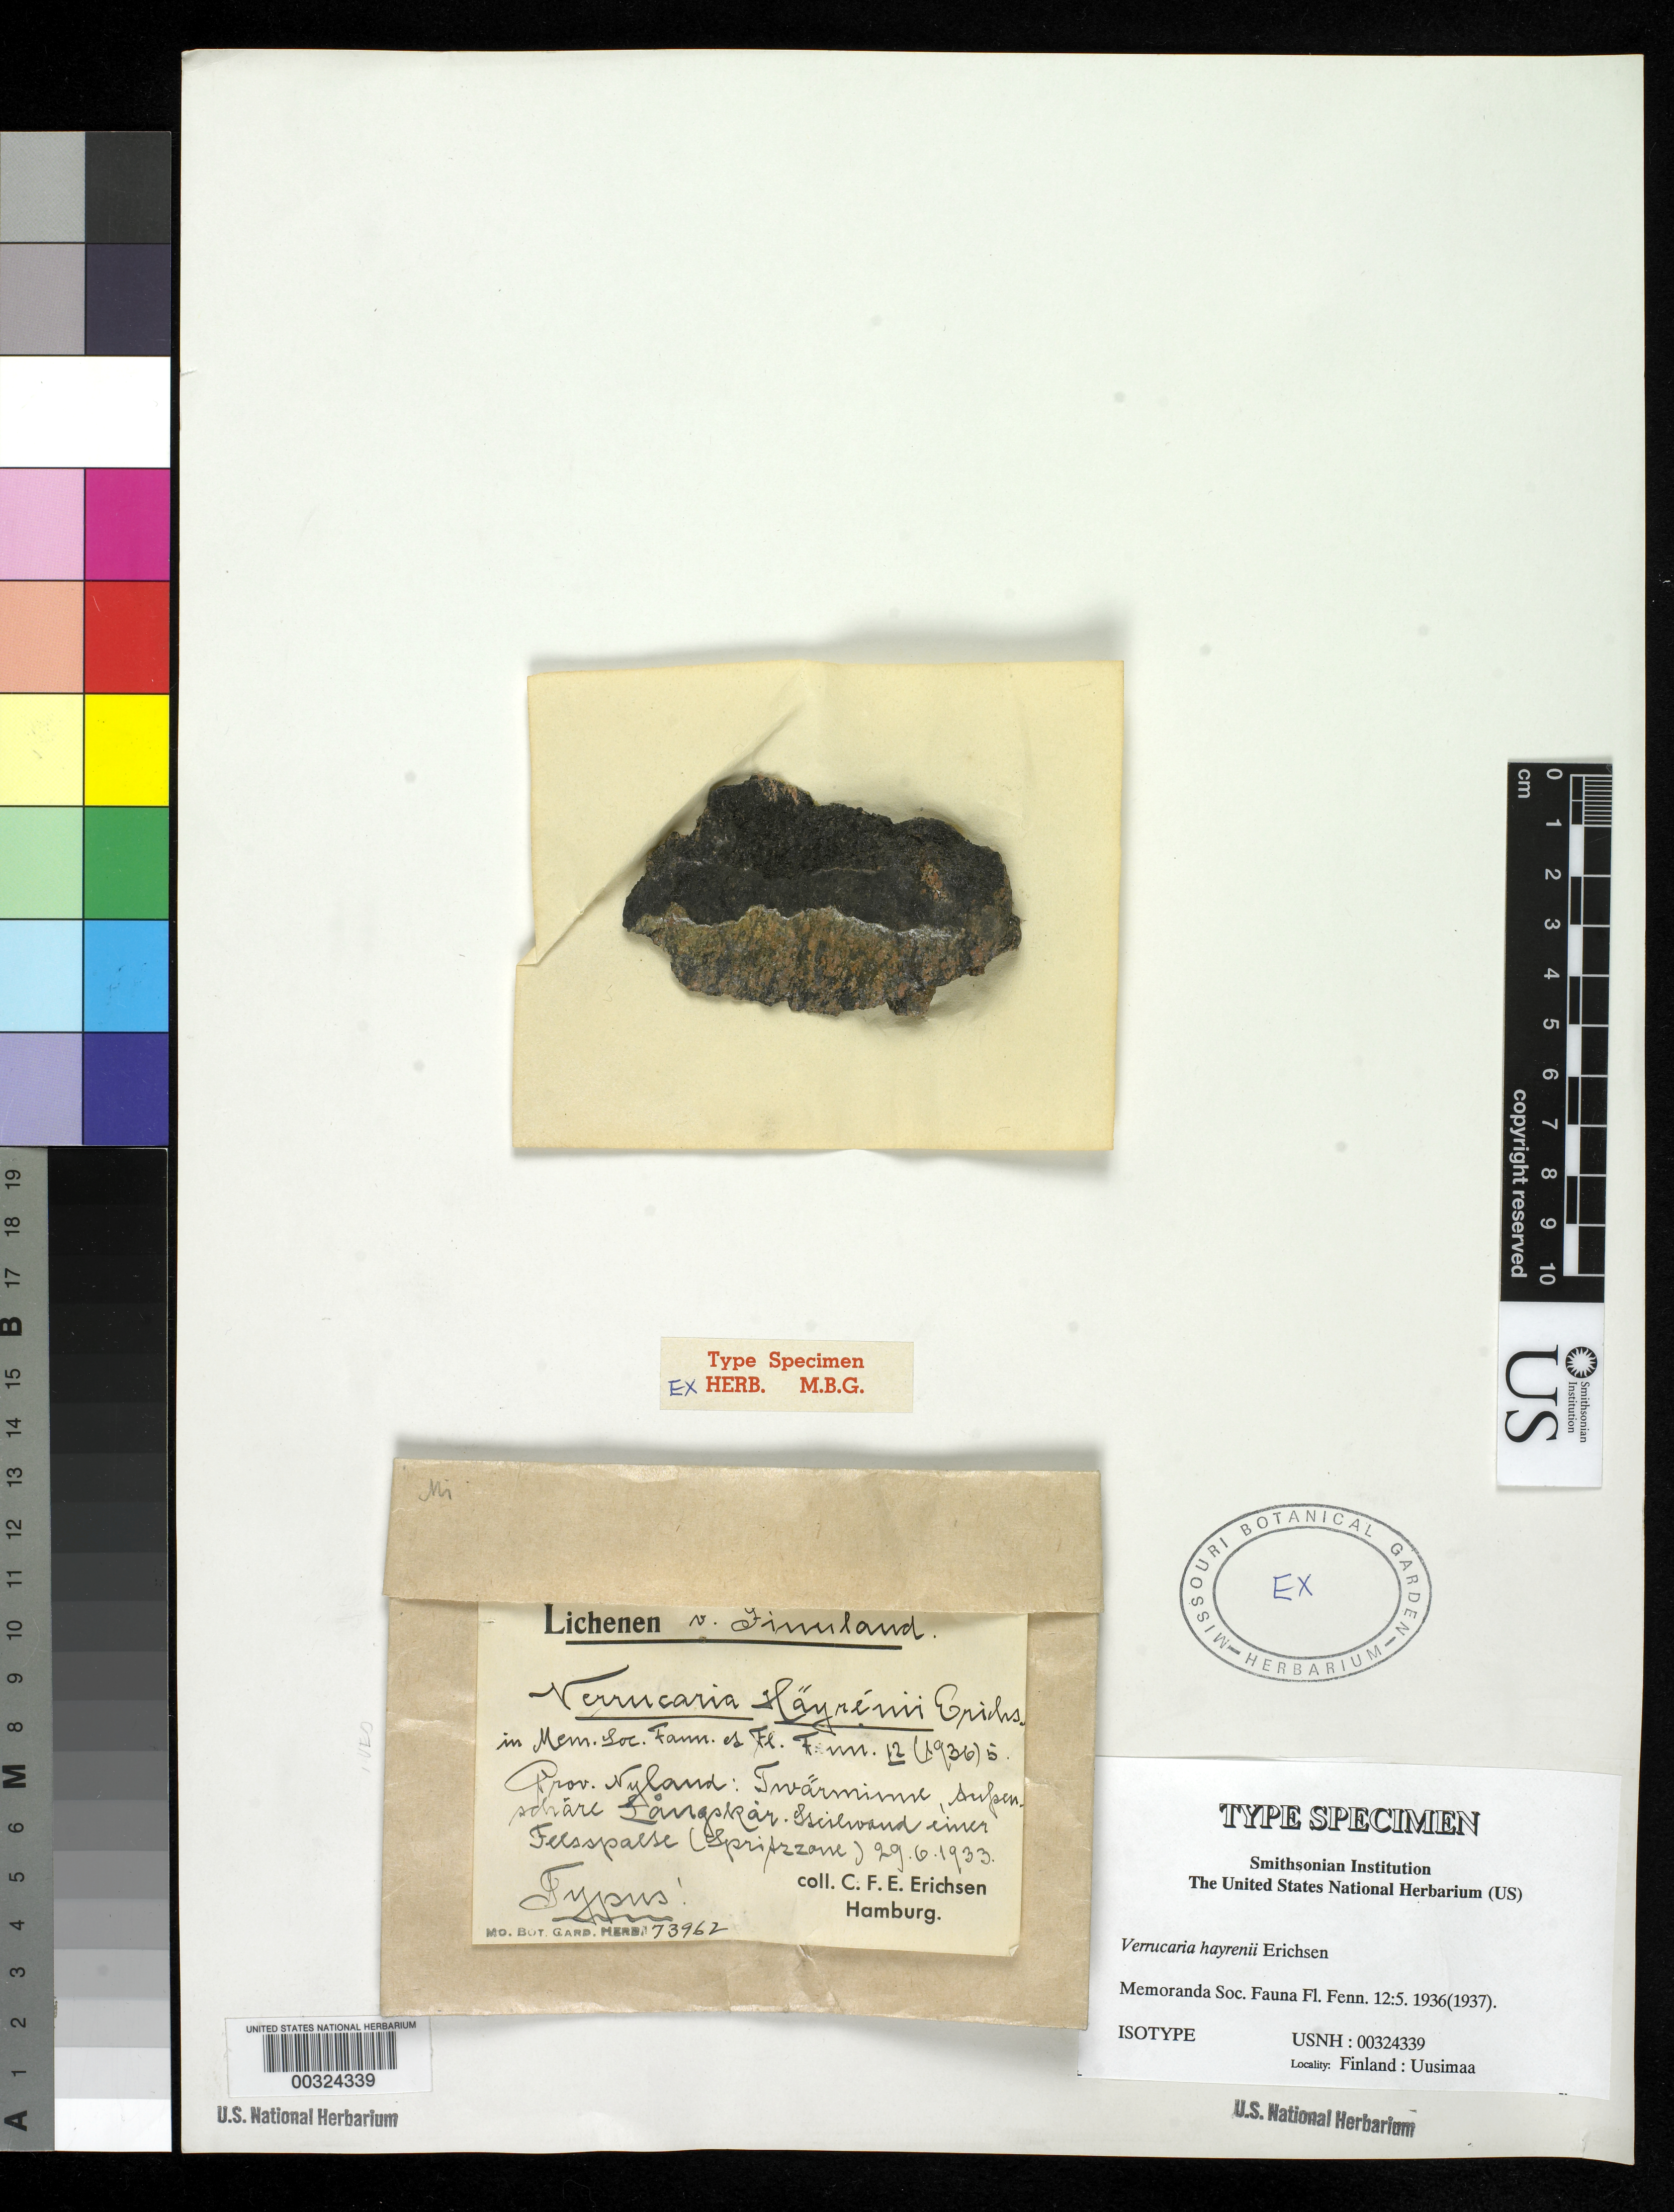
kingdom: Fungi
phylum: Ascomycota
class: Eurotiomycetes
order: Verrucariales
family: Verrucariaceae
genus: Verrucaria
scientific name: Verrucaria hayrenii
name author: Erichsen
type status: Isotype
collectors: C. F. E. Erichsen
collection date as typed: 29 Jun 1933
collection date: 1933-06-29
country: Finland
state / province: Uusimaa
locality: Tvarmimre, Supensdrare Langskar, Ssilvsvand imer Felspasse (Spripzzane).